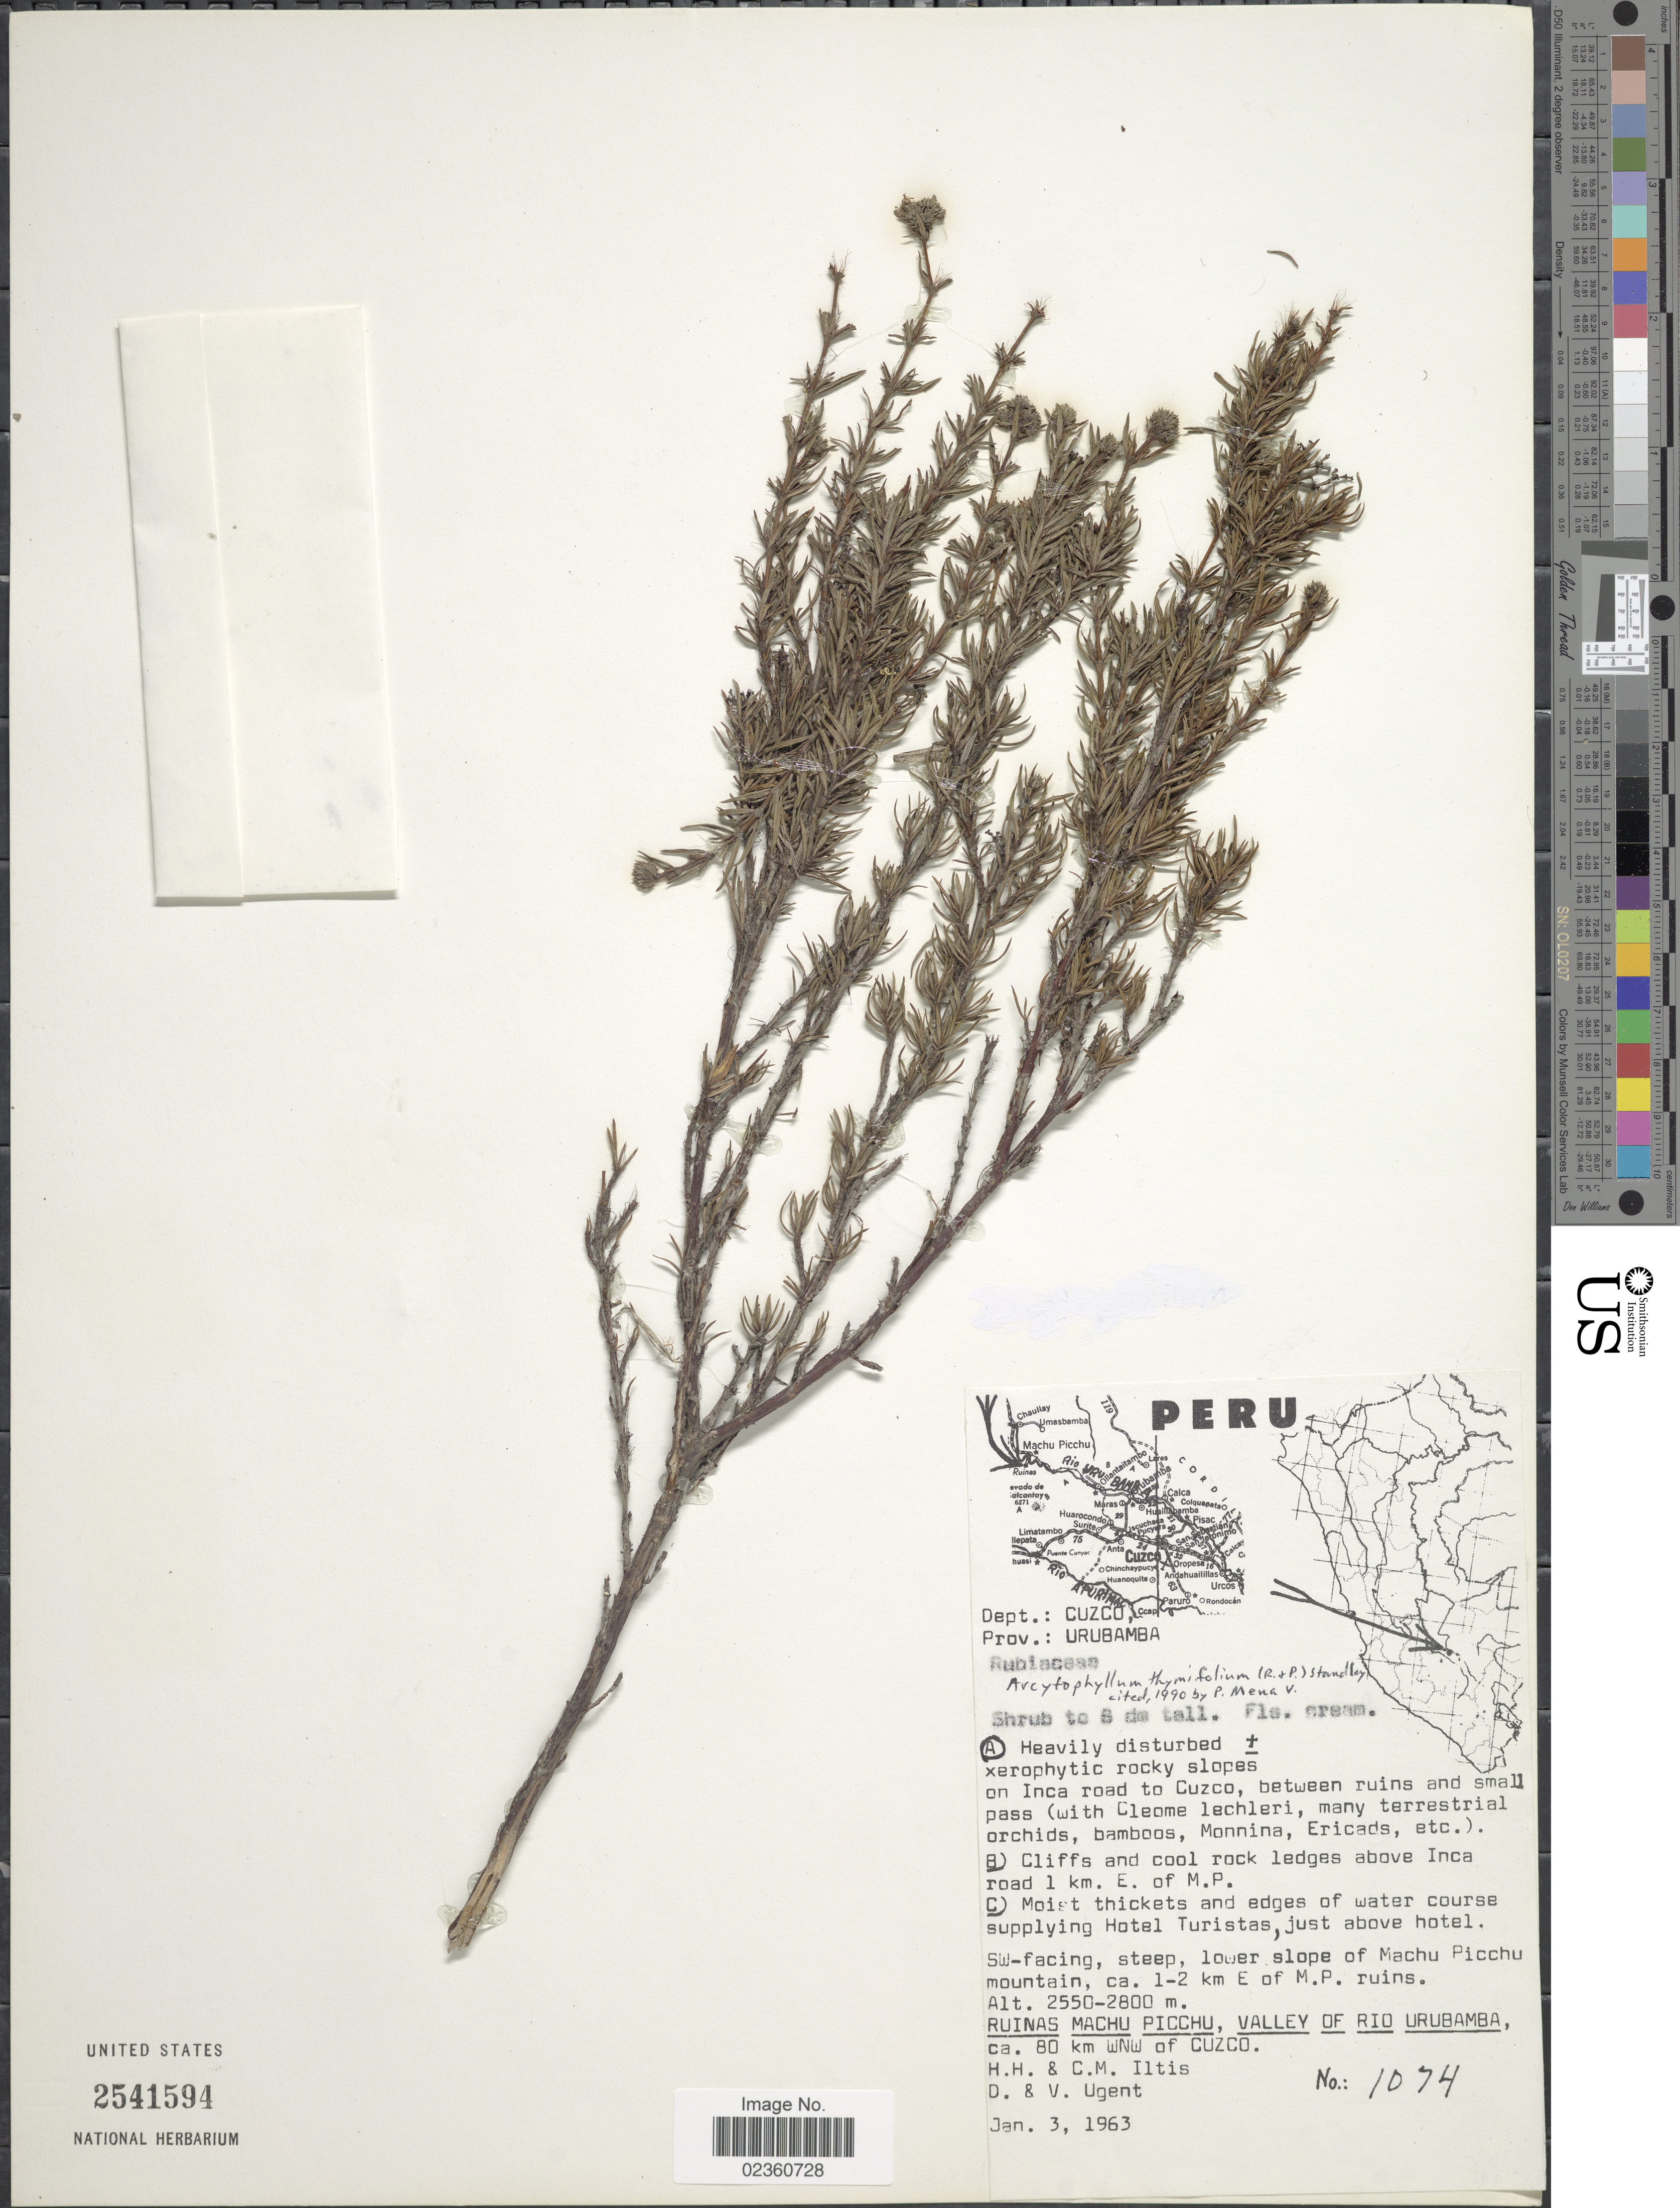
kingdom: Plantae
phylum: Tracheophyta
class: Magnoliopsida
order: Gentianales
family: Rubiaceae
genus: Arcytophyllum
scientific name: Arcytophyllum thymifolium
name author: (Ruiz & Pav.) Standl.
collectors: H. H. Iltis, C. M Iltis, D. Ugent & V. Ugent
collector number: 1074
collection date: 1963-01-03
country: Peru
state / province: Cusco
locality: Dept. Cuzco, Prov. Urubamba, SW-facing, steep, lowe slope of Machu Picchu mountain, ca. 1-2 km E of M.P. ruins, Ruinas Machu Picchu, Valley of Rio Urubamba, ca. 80 km WNW of Cuzco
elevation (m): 2550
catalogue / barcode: US 2541594